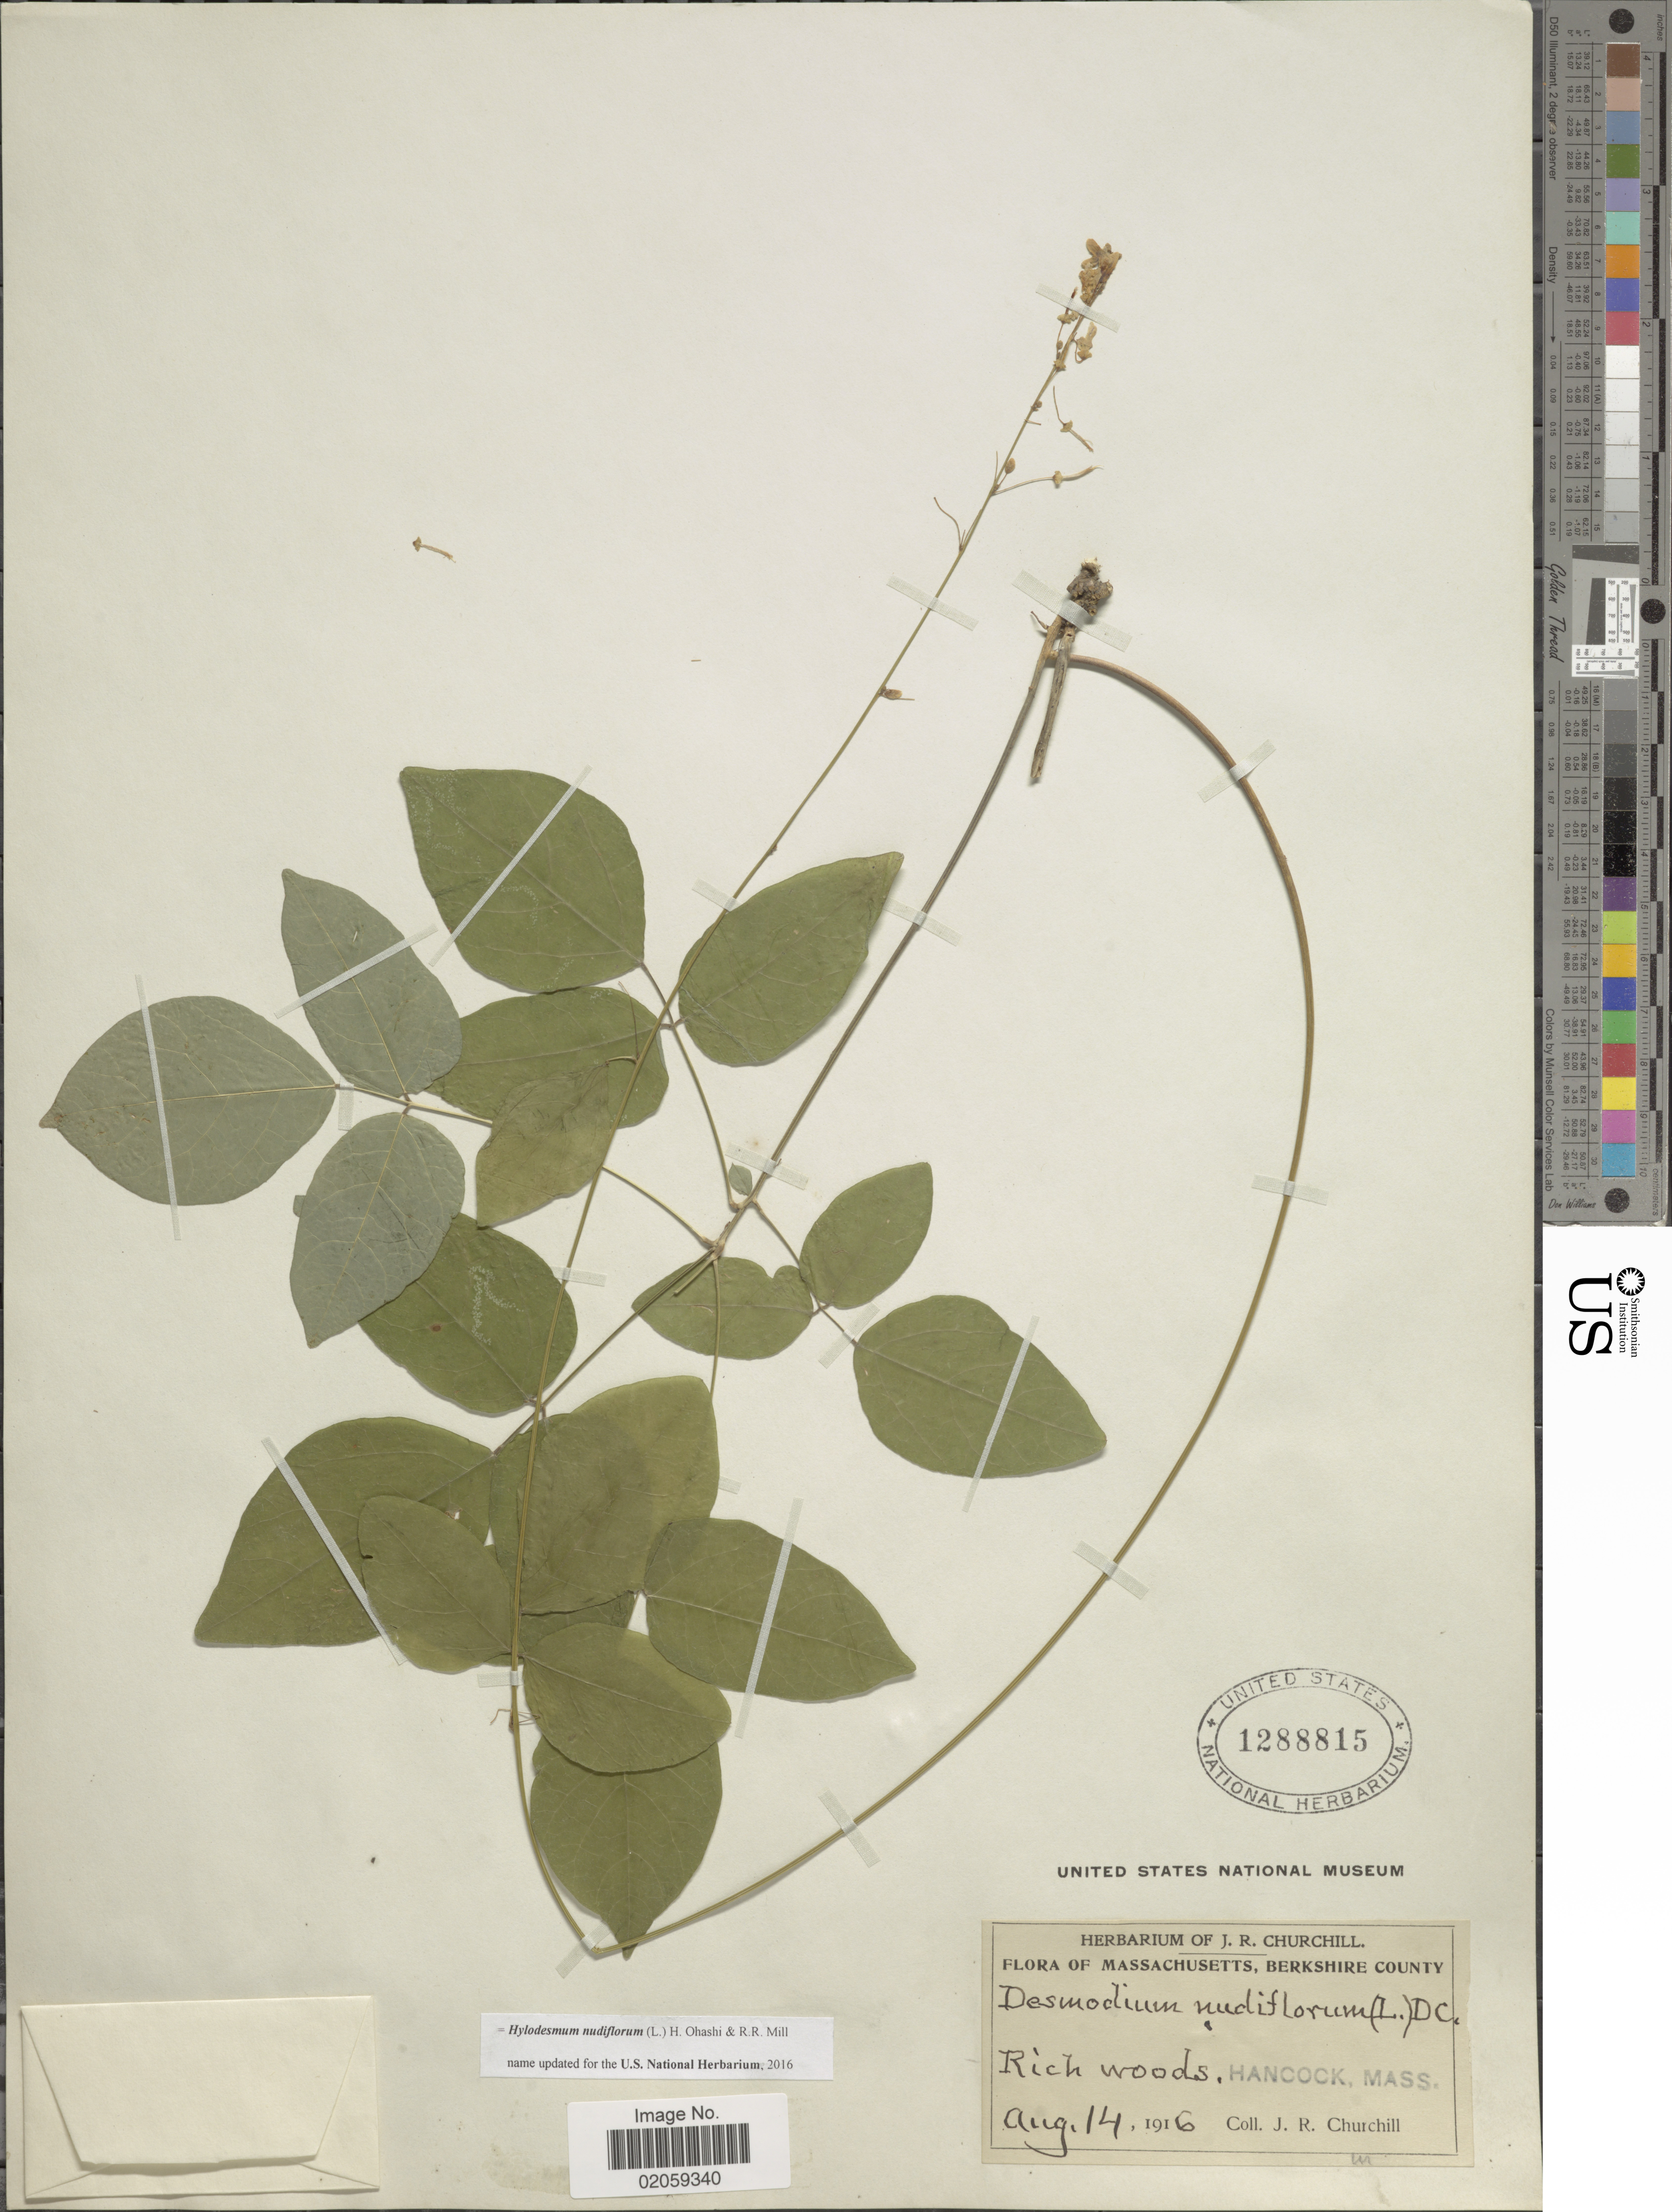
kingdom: Plantae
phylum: Tracheophyta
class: Magnoliopsida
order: Fabales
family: Fabaceae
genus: Hylodesmum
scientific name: Hylodesmum nudiflorum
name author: (L.) H. Ohashi & R.R. Mill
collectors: J. Churchill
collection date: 1916-08-14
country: United States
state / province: Massachusetts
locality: Berkshire County, Hancock, Mass.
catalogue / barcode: US 1288815